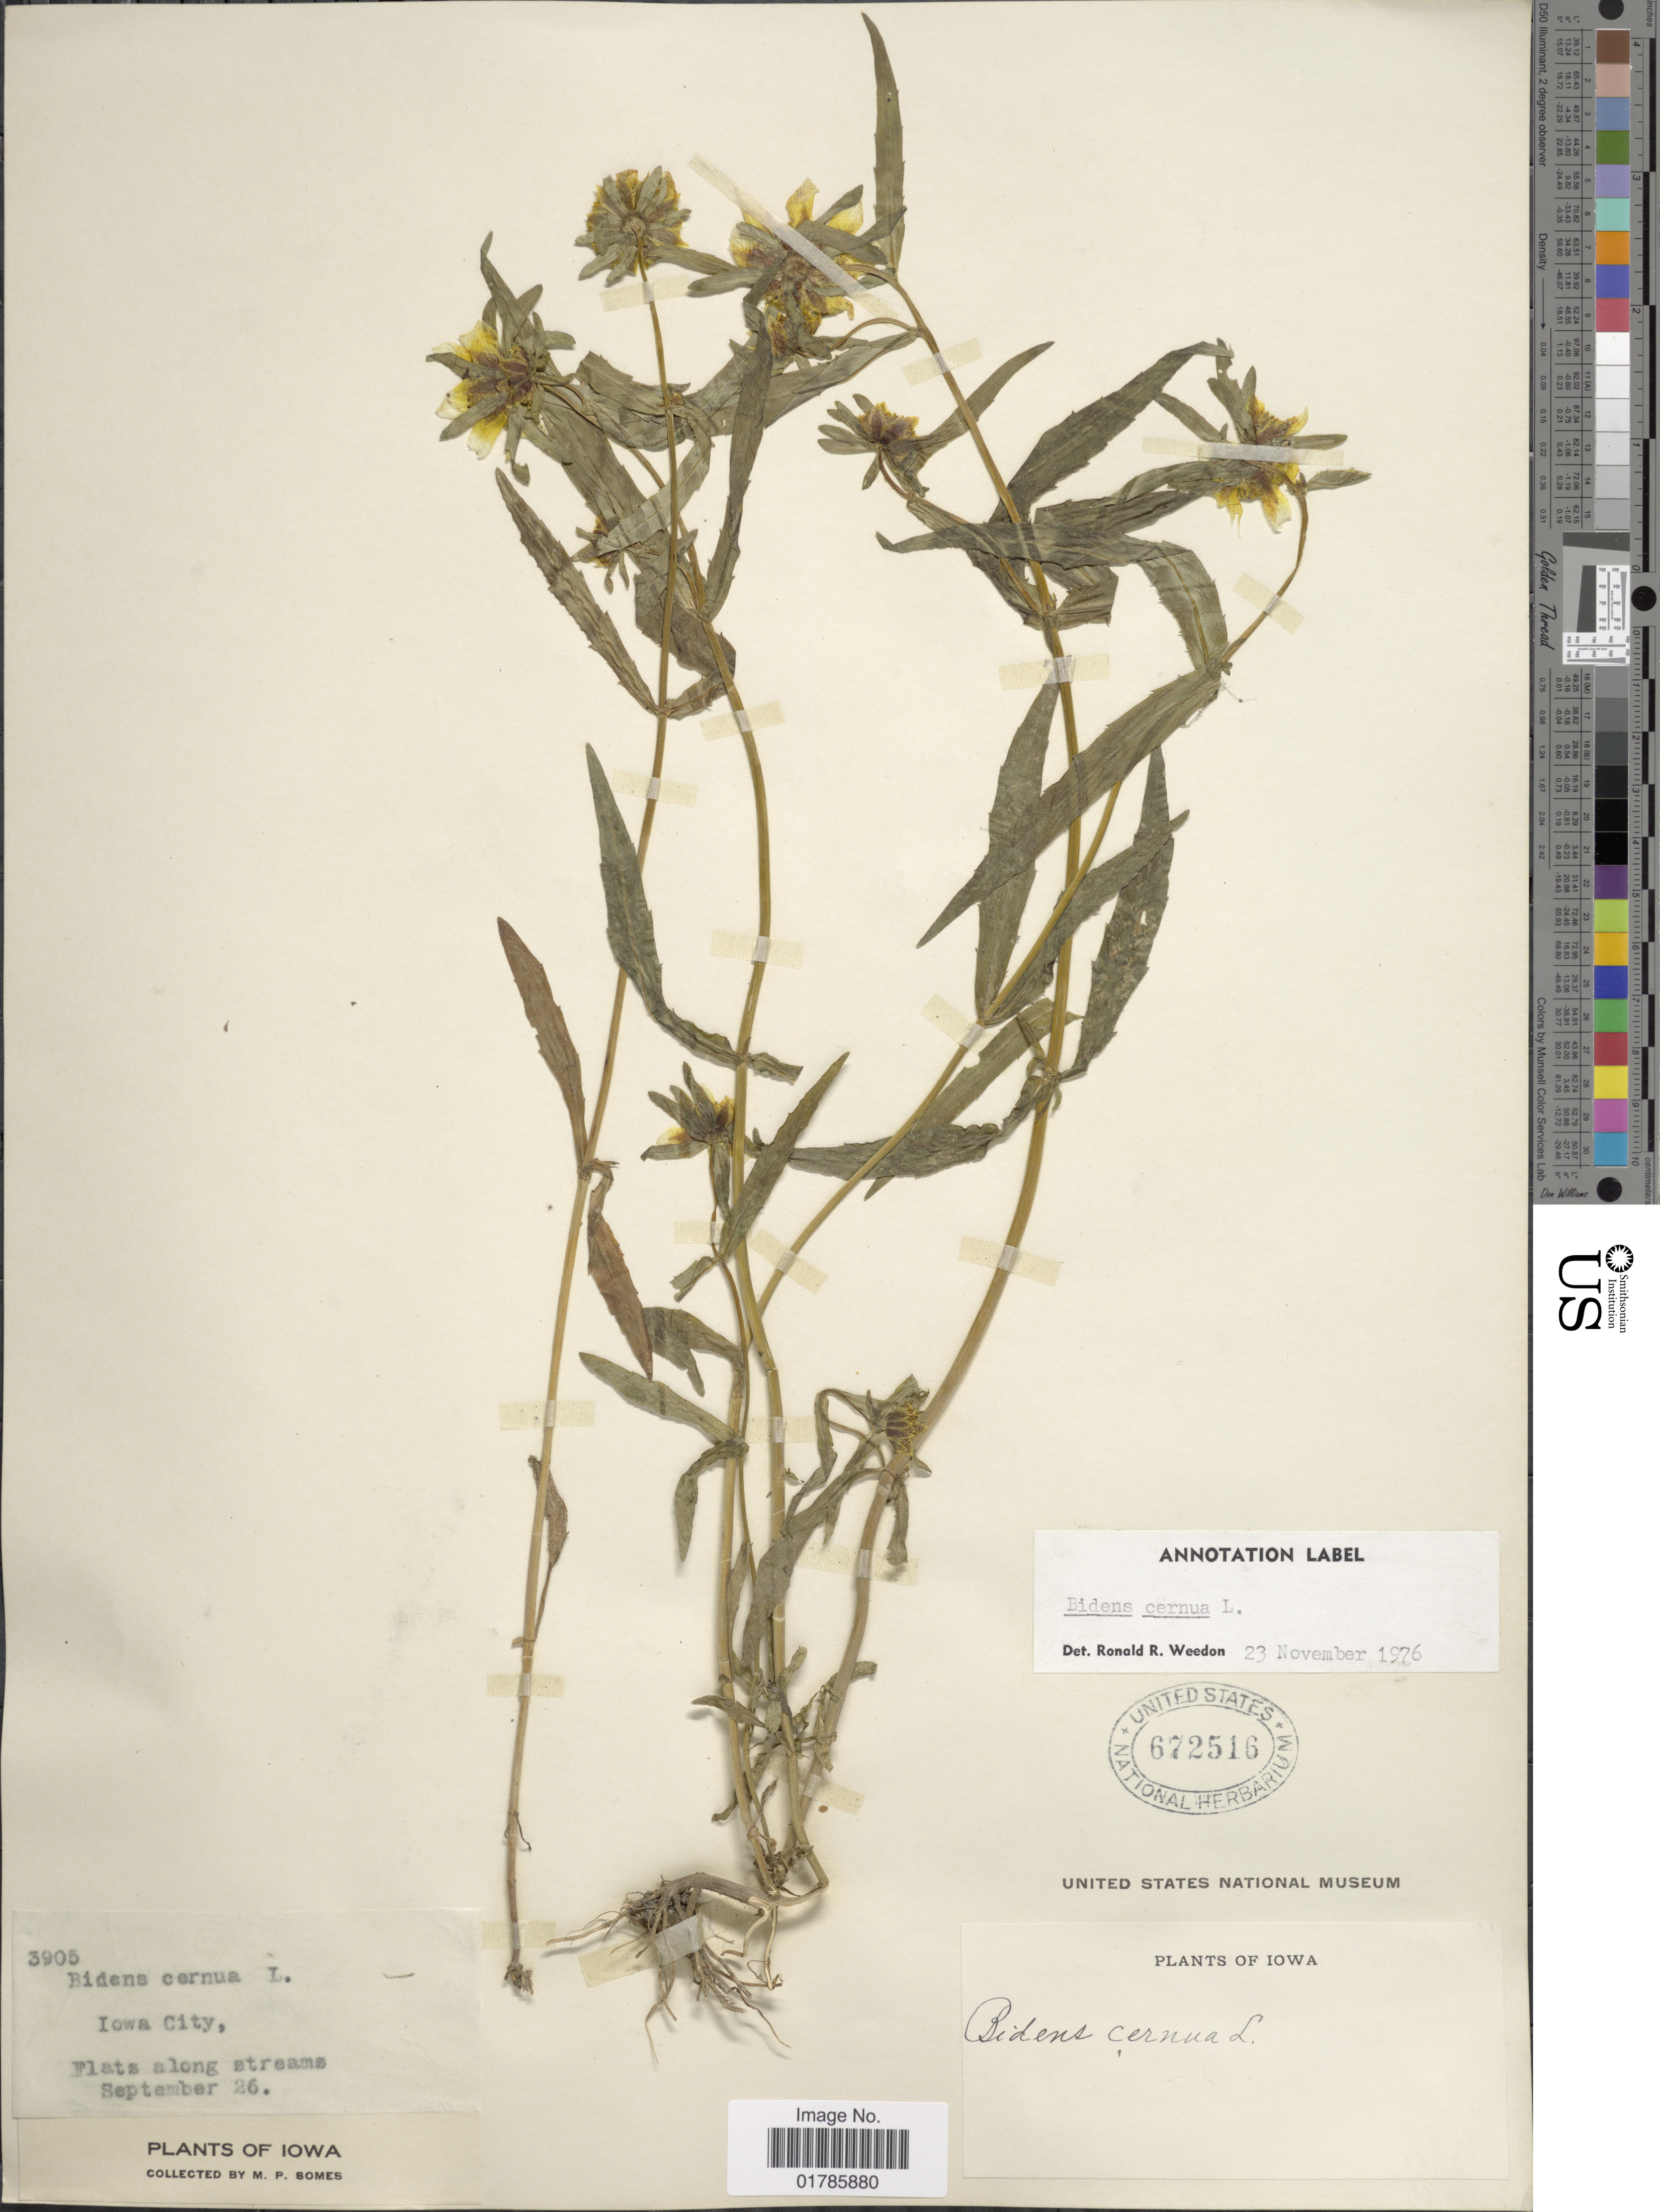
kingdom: Plantae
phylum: Tracheophyta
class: Magnoliopsida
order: Asterales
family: Asteraceae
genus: Bidens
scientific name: Bidens cernua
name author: L.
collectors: M. Somes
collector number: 3905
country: United States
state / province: Iowa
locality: Iowa City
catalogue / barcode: US 672516